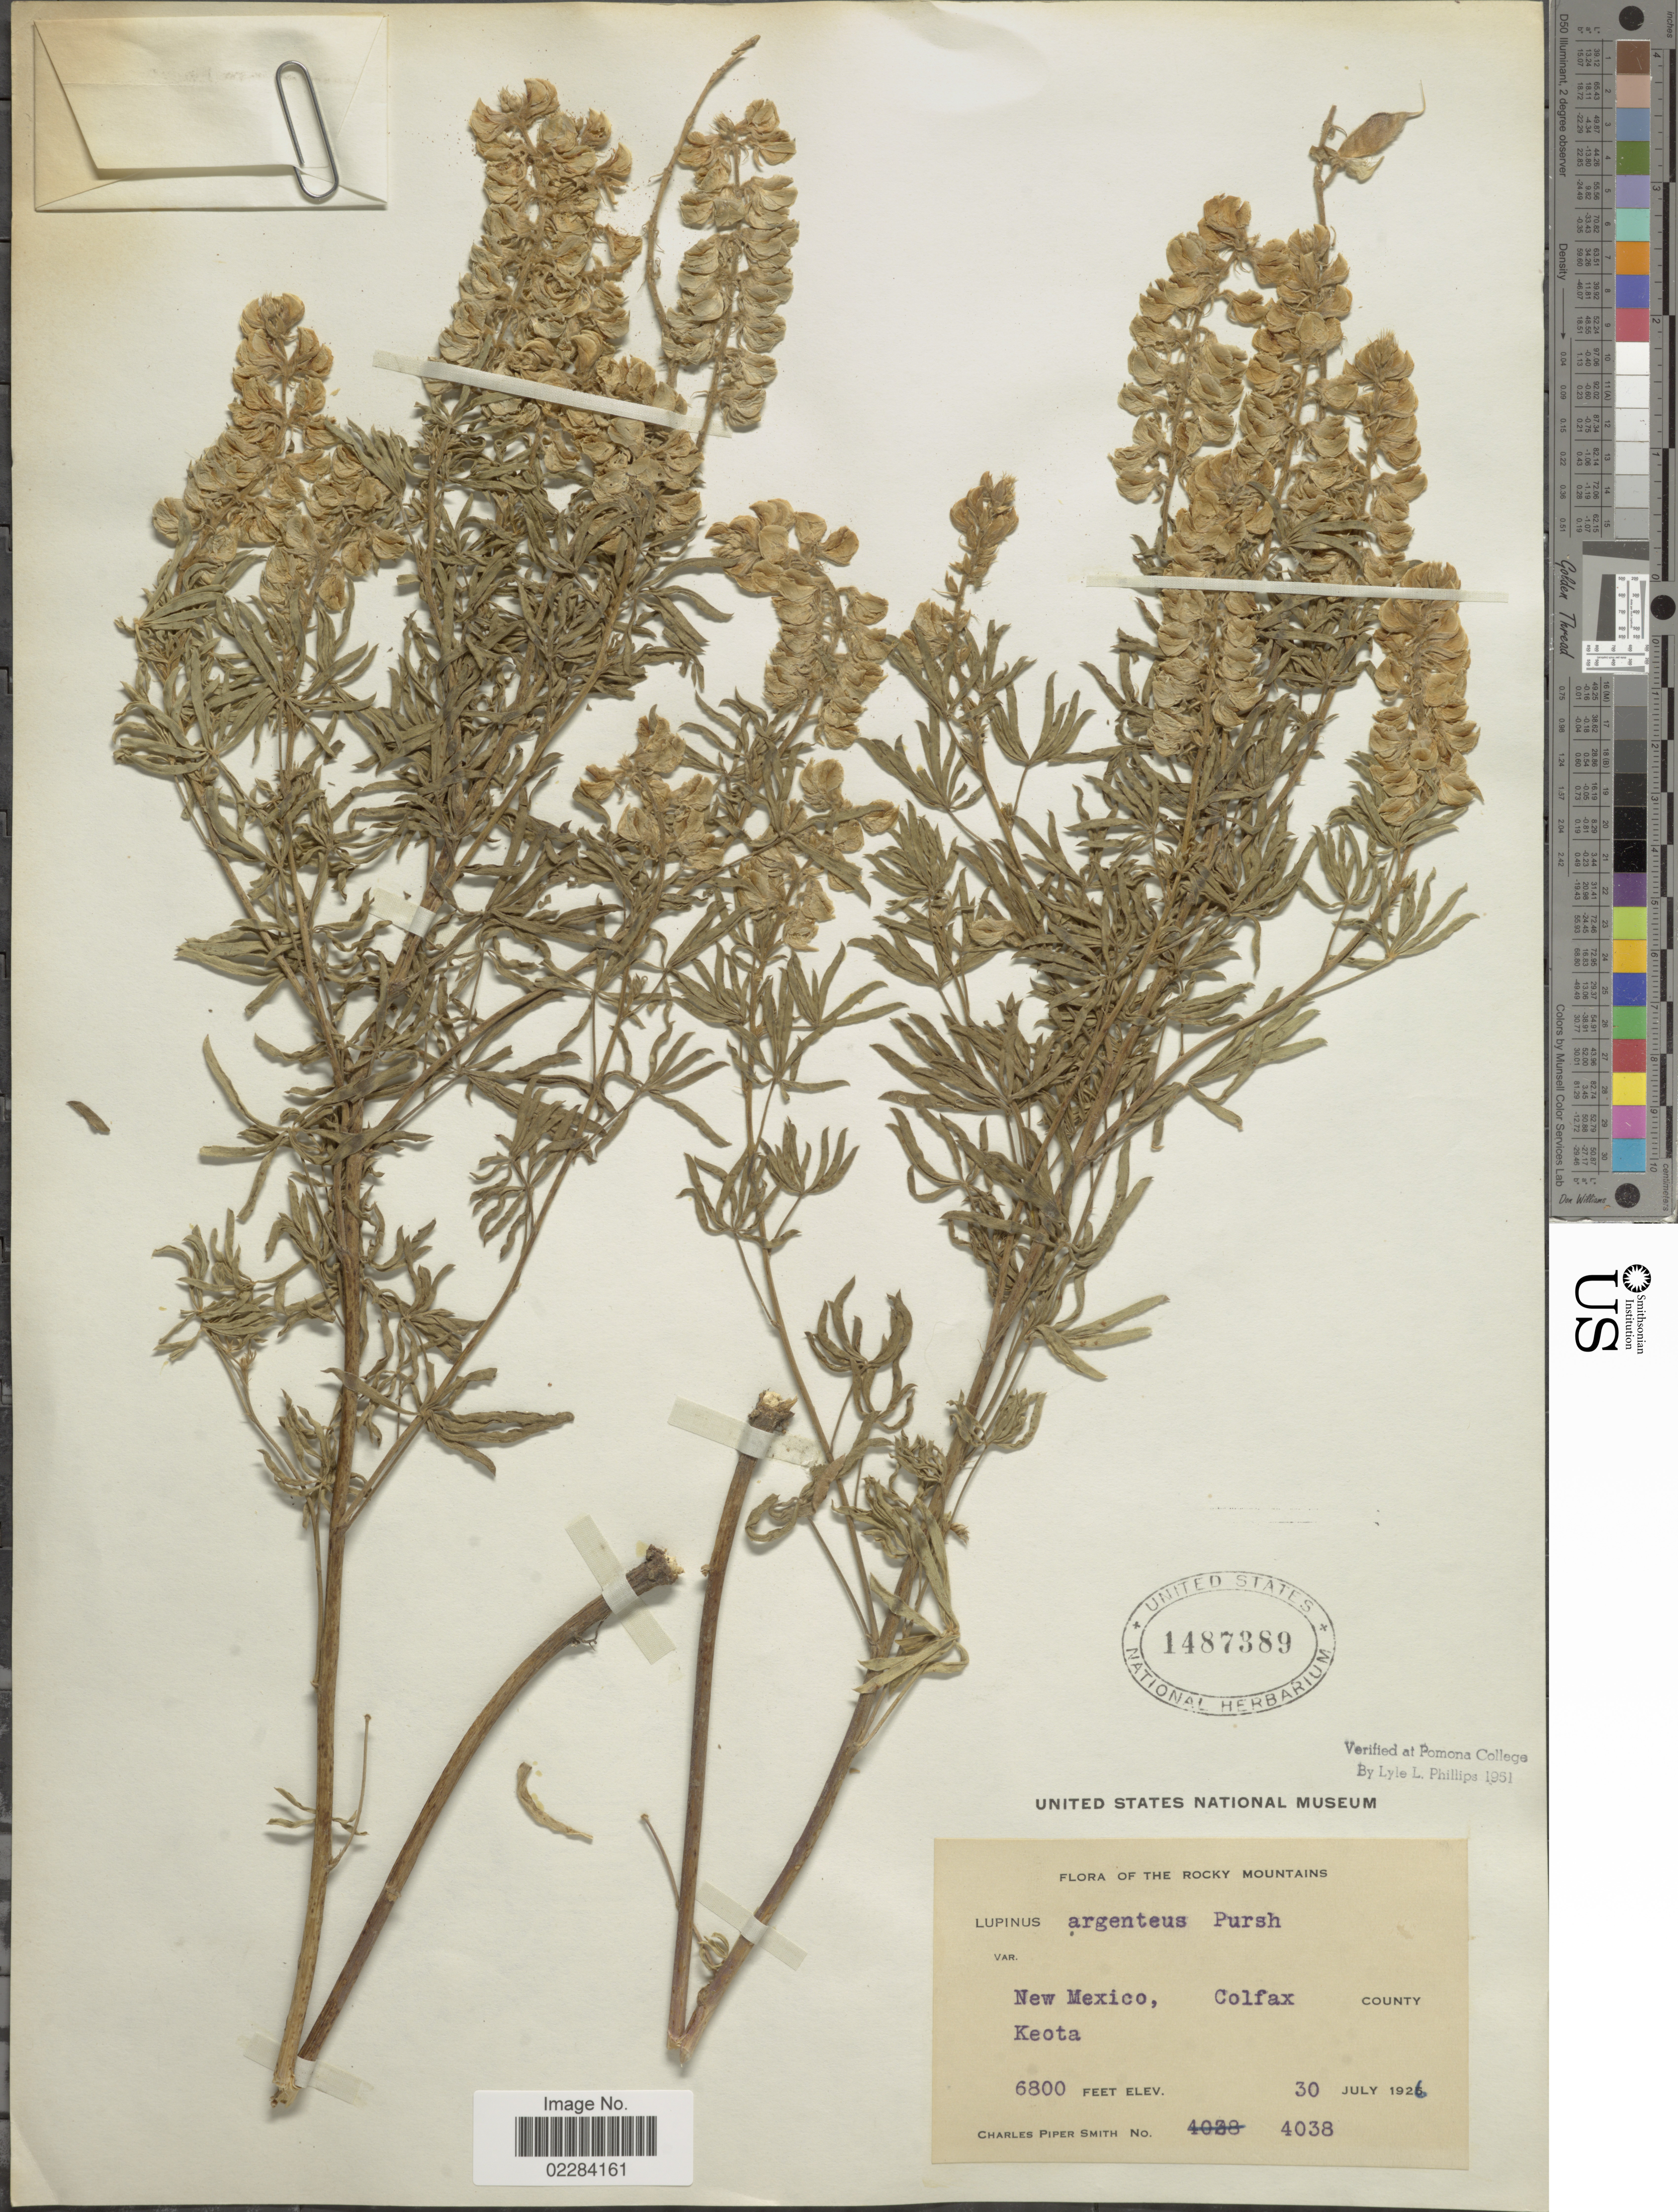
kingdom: Plantae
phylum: Tracheophyta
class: Magnoliopsida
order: Fabales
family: Fabaceae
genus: Lupinus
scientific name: Lupinus argenteus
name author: Pursh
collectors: C. P. Smith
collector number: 4038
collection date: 1926-07-30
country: United States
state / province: New Mexico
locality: Colfax County. Keota. Rocky Mountains.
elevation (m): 2073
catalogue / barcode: US 1487389